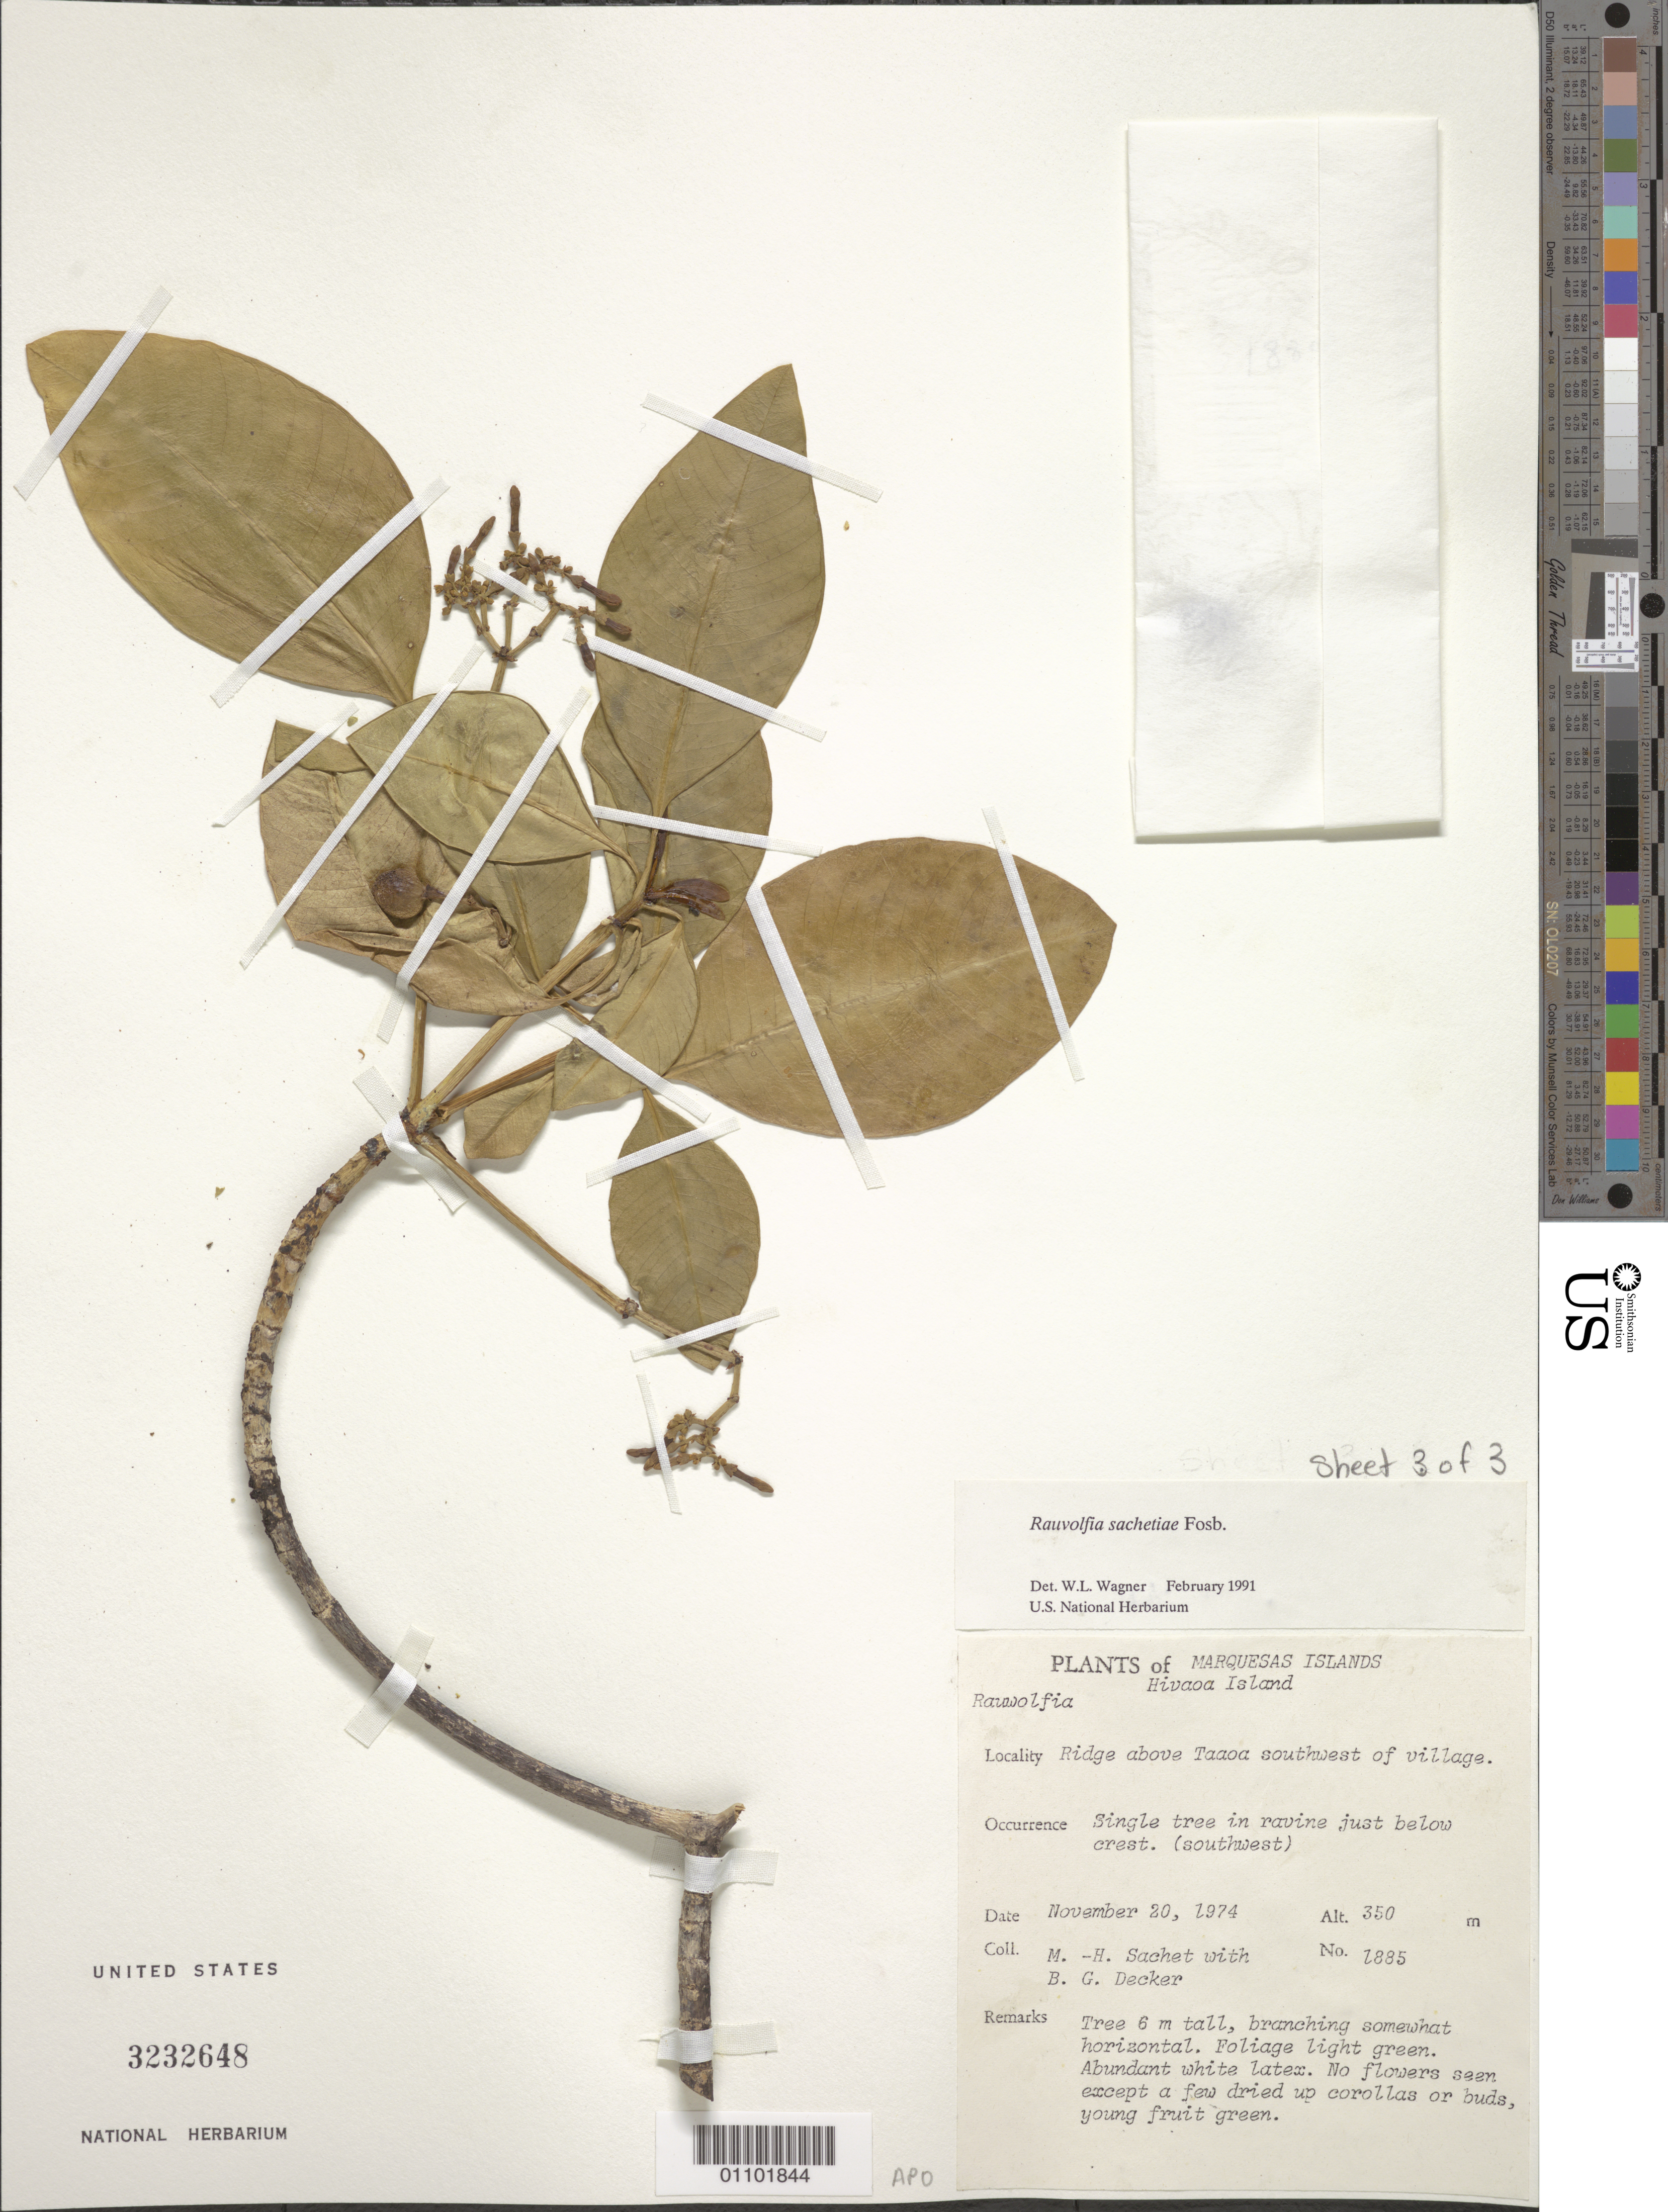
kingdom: Plantae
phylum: Tracheophyta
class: Magnoliopsida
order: Gentianales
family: Apocynaceae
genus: Rauvolfia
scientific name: Rauvolfia sachetiae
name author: Fosberg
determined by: Lorence, David H., (PTBG), National Tropical Botanical Garden (UNITED STATES)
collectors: M.-H. Sachet & B. G. Decker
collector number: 1885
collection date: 1974-11-20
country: French Polynesia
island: Hiva Oa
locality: Ridge above Taaoa, SW of village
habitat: Single tree in ravine just below crest (southwest)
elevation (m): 350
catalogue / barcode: US 3232648